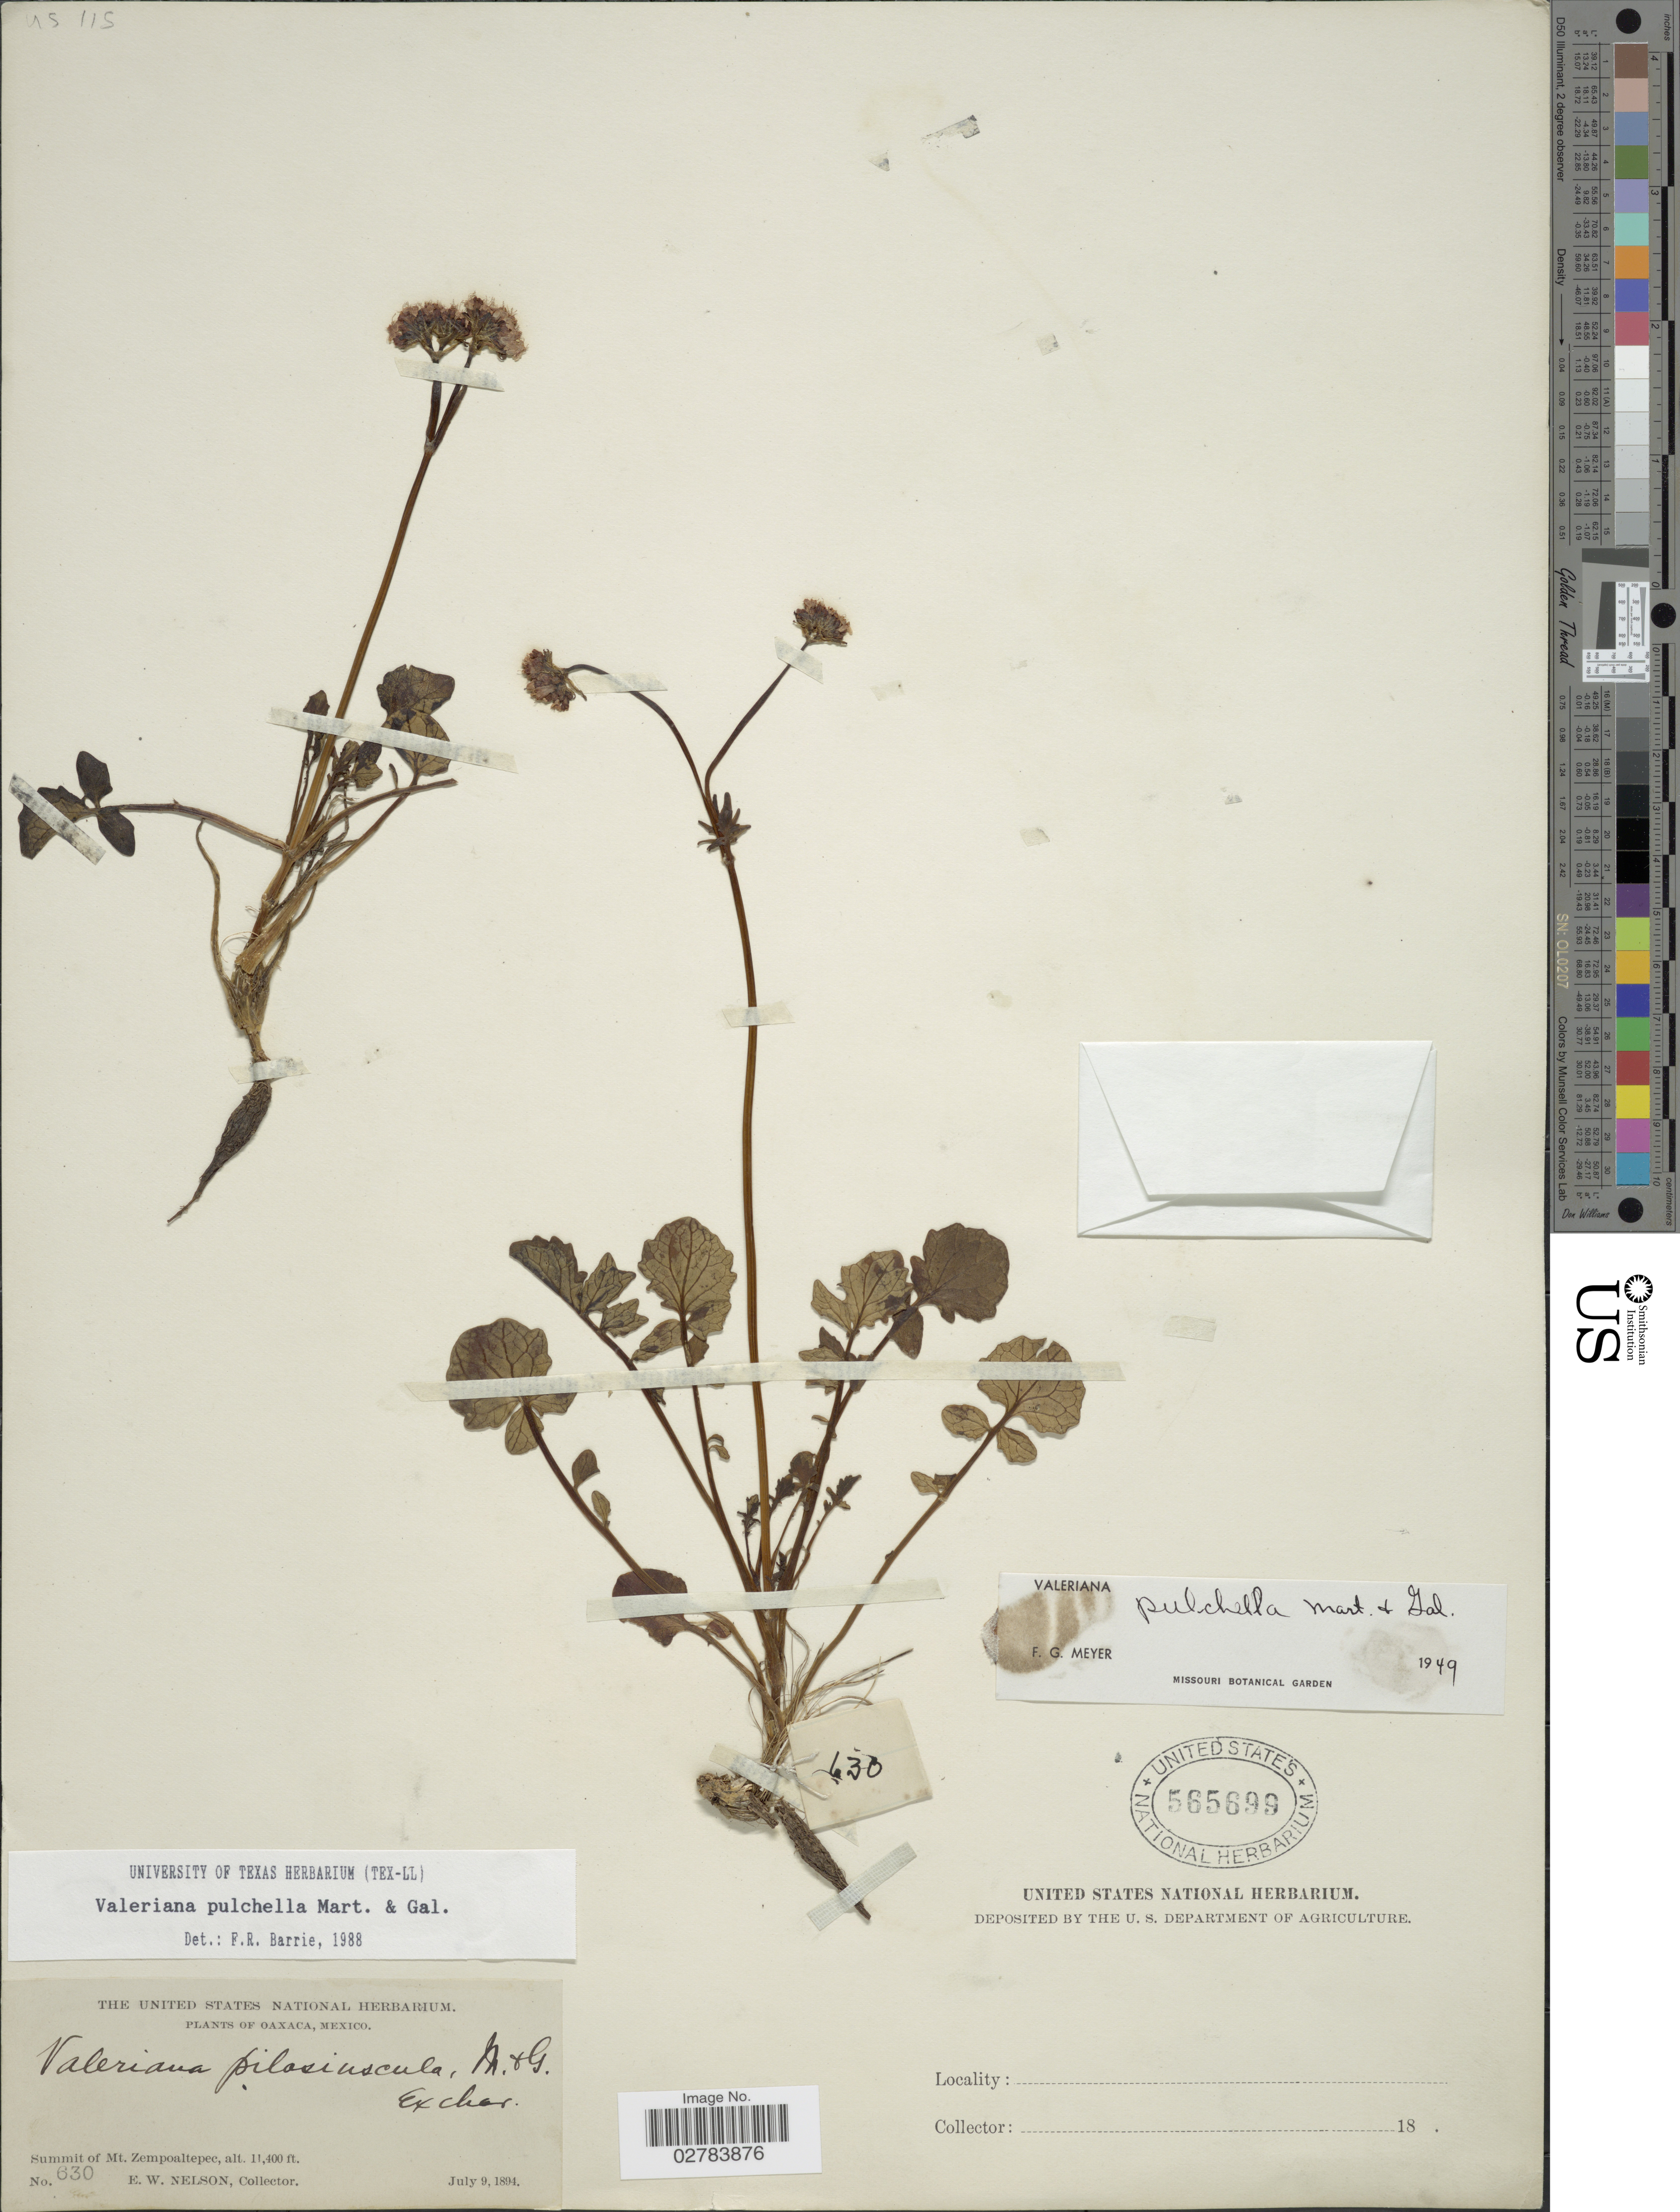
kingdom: Plantae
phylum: Tracheophyta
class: Magnoliopsida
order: Dipsacales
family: Caprifoliaceae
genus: Valeriana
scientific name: Valeriana pulchella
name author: M. Martens & Galeotti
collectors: E. W. Nelson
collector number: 630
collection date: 1894-07-09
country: Mexico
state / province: Oaxaca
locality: Summit of Mt. Zempoaltepec.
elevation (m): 3475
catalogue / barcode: US 565699